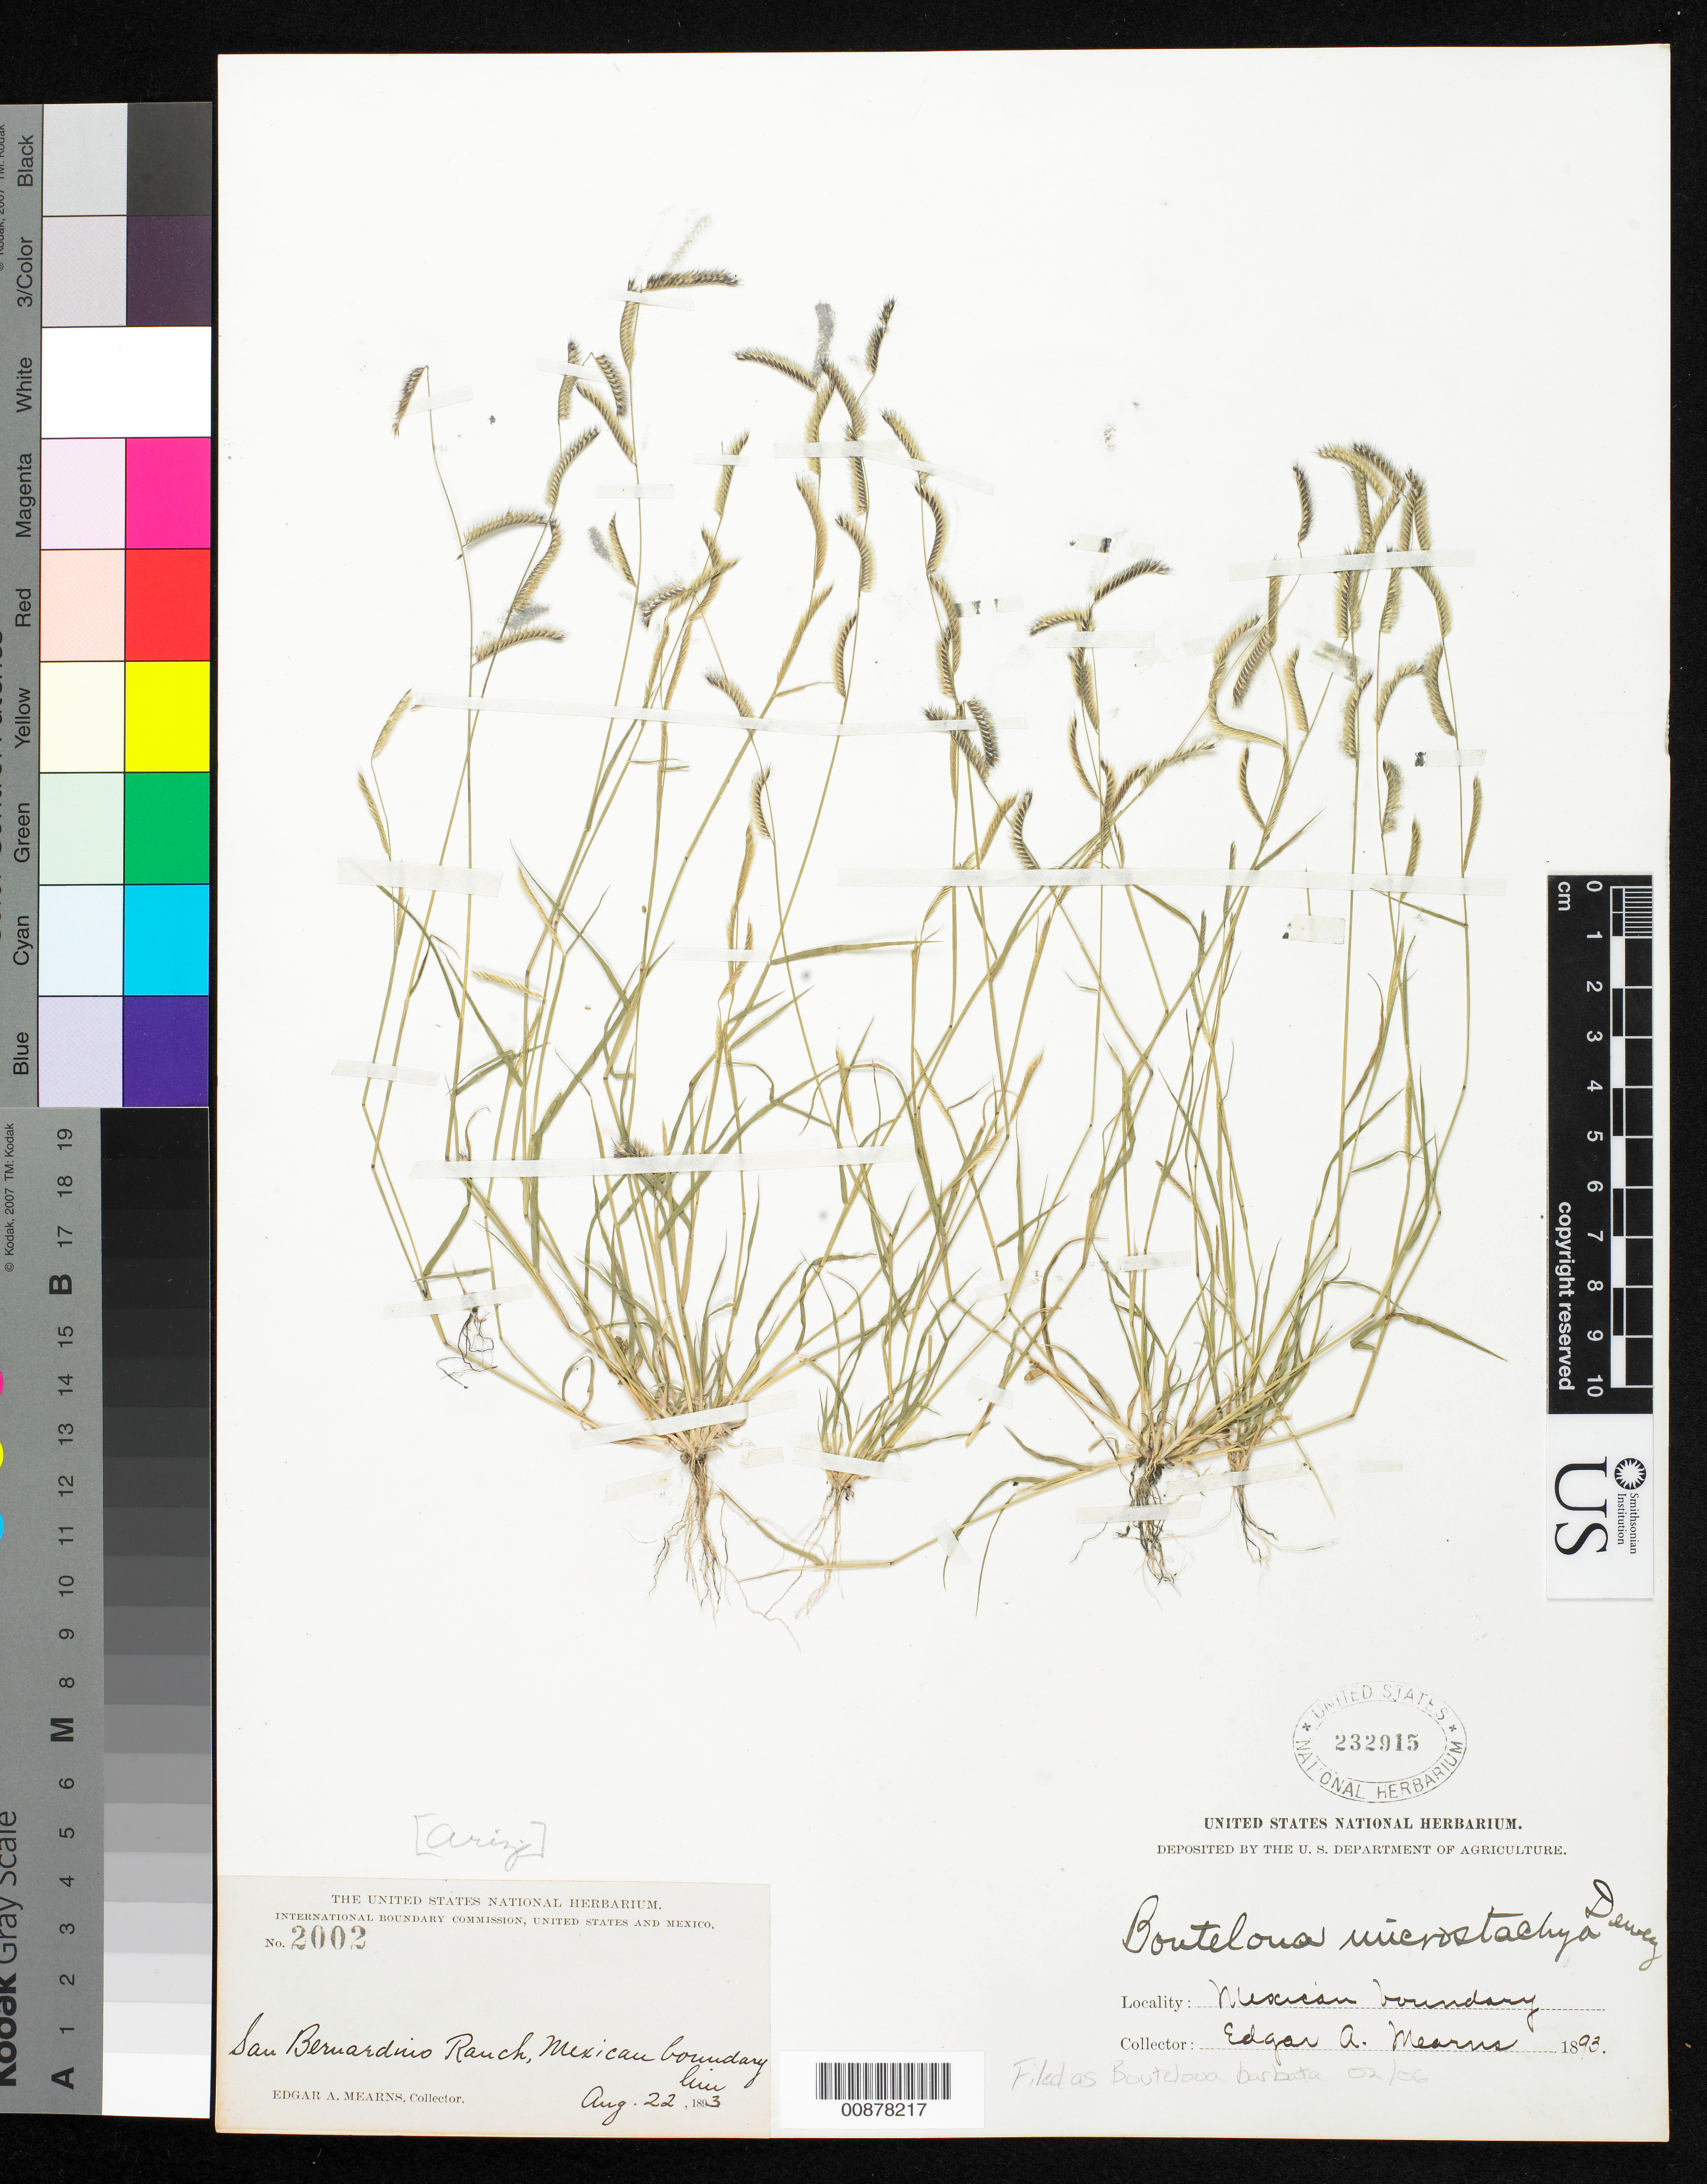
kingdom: Plantae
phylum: Tracheophyta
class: Liliopsida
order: Poales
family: Poaceae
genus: Bouteloua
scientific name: Bouteloua barbata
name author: Lag.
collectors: E. A. Mearns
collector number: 2002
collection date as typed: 22 Aug 1893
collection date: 1893-08-22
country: United States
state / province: Arizona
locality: San Bernardino Ranch, Mexican Boundary Line.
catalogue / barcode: US 232915